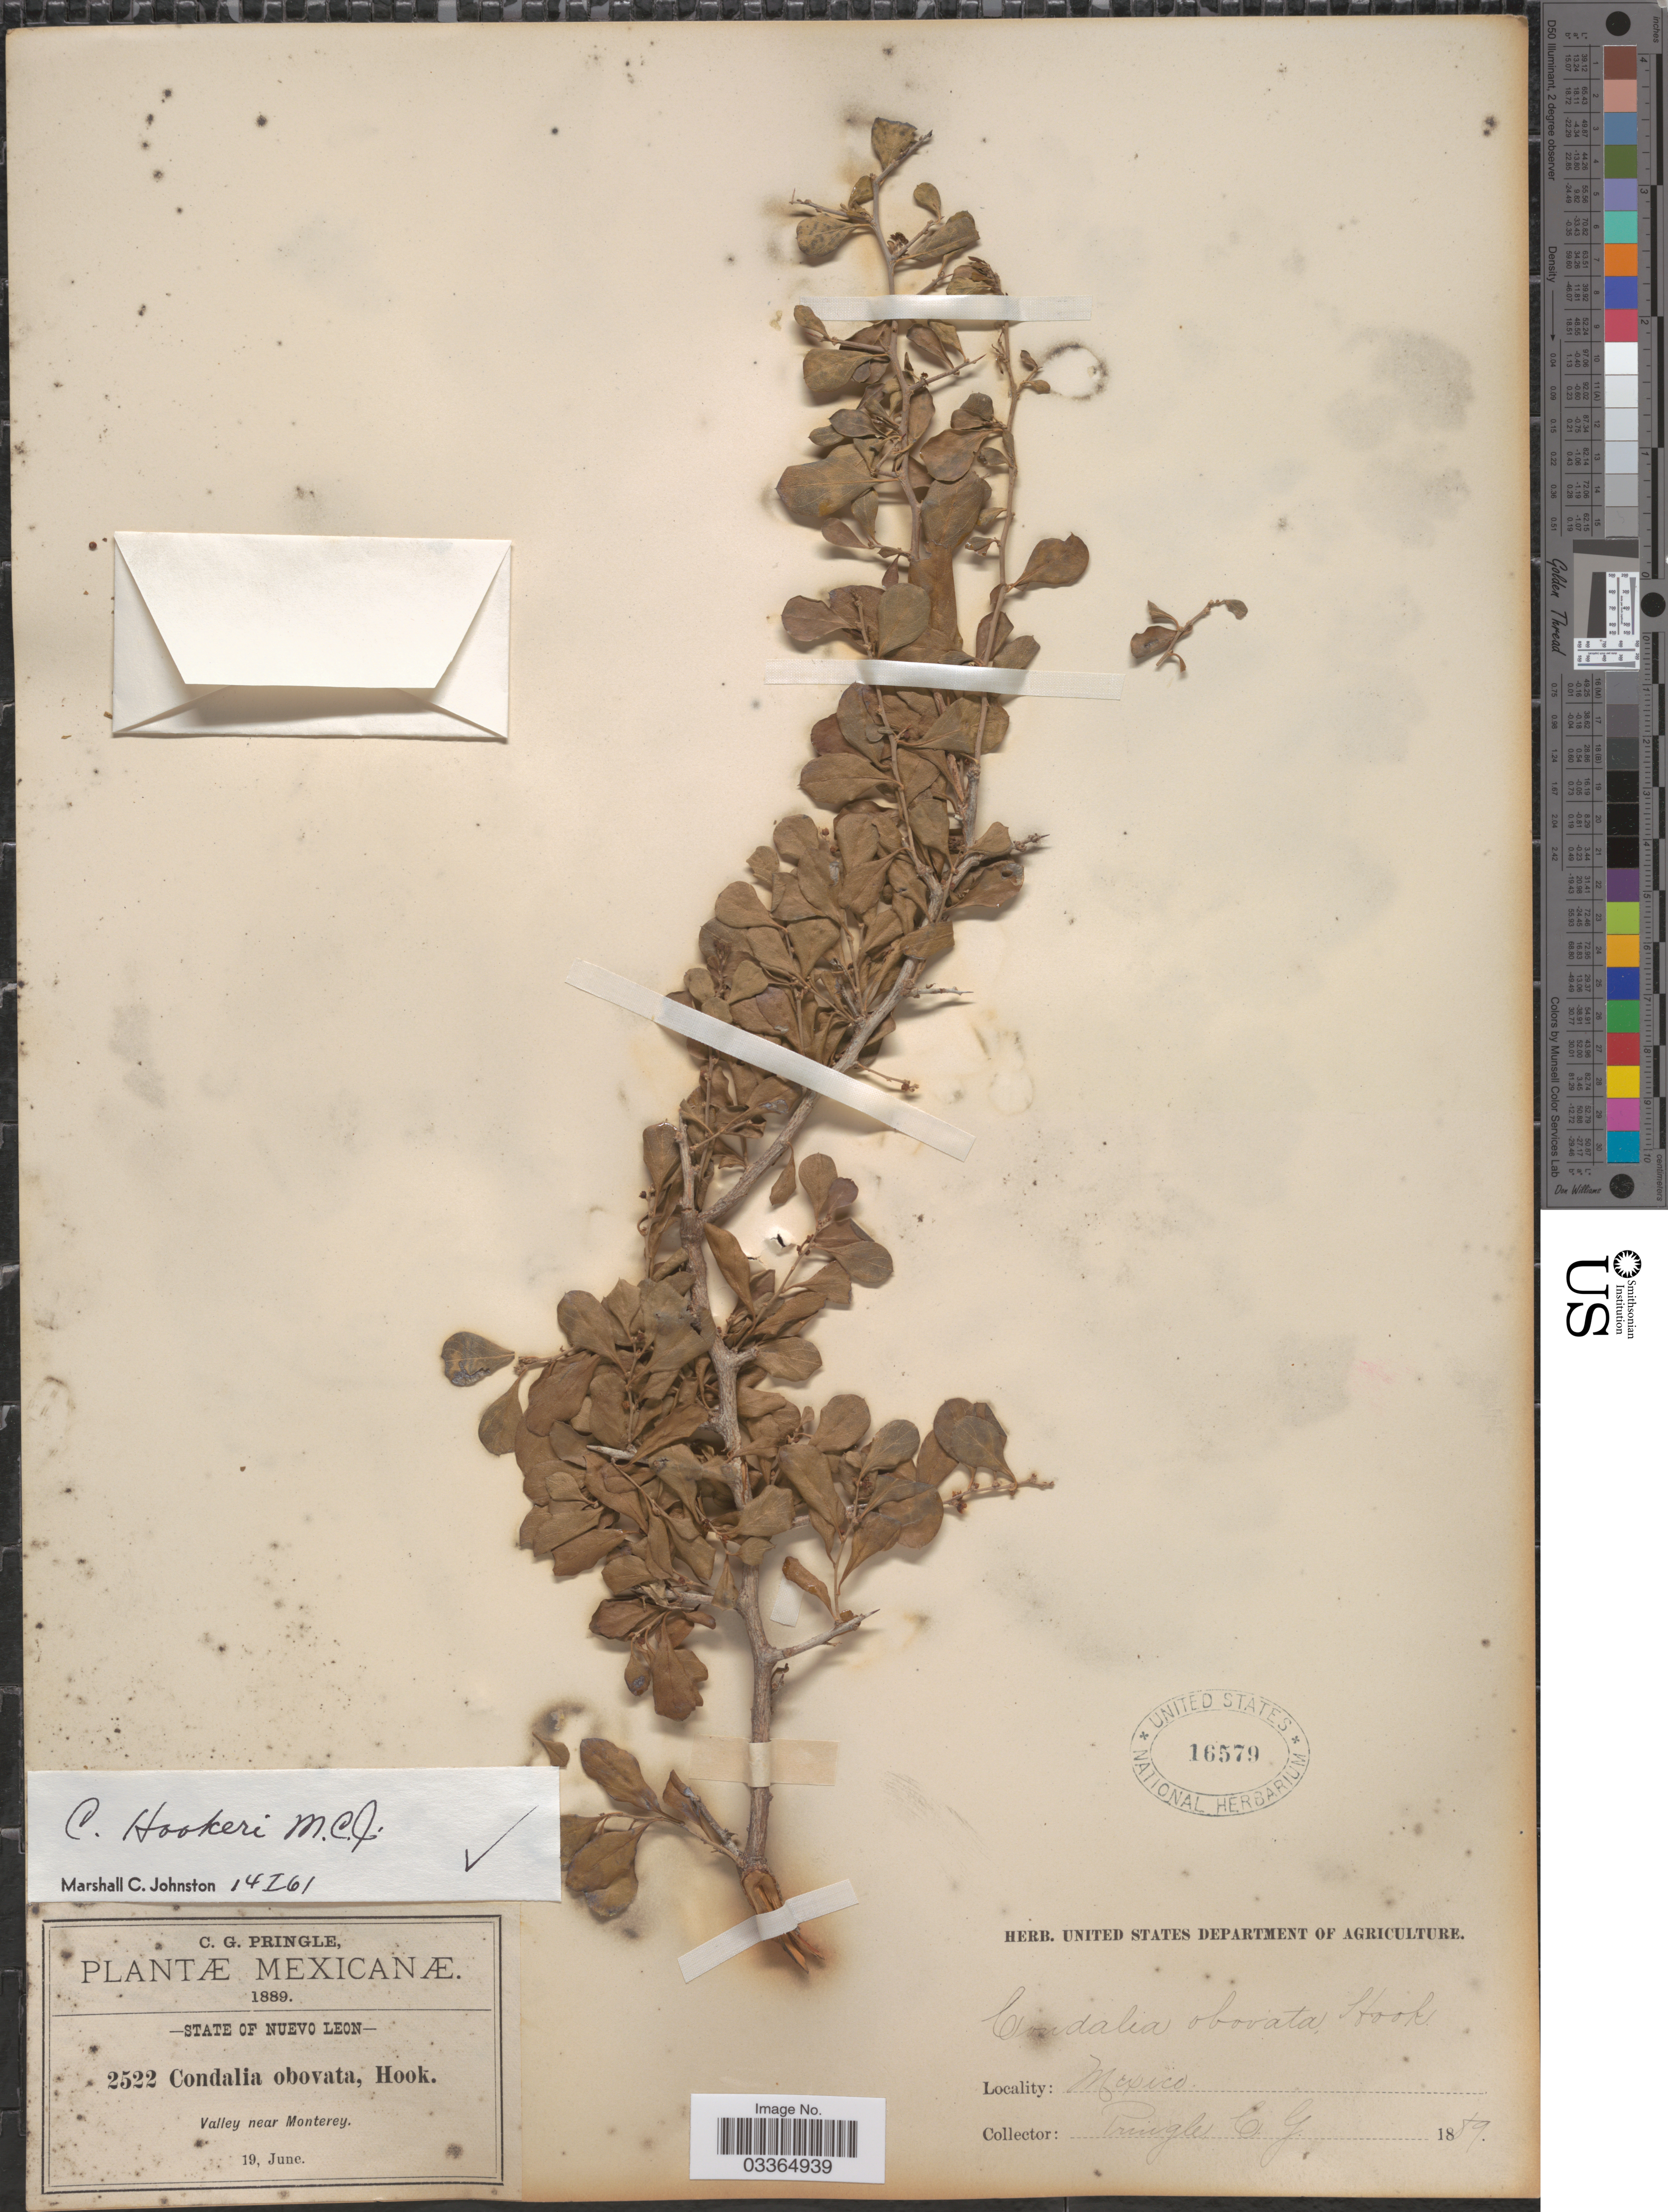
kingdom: Plantae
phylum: Tracheophyta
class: Magnoliopsida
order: Rosales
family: Rhamnaceae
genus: Condalia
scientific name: Condalia hookeri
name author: M.C. Johnst.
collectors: C. G. Pringle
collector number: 2522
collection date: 1889-06-19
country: Mexico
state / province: Nuevo León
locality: Valley near Monterey.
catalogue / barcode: US 16579